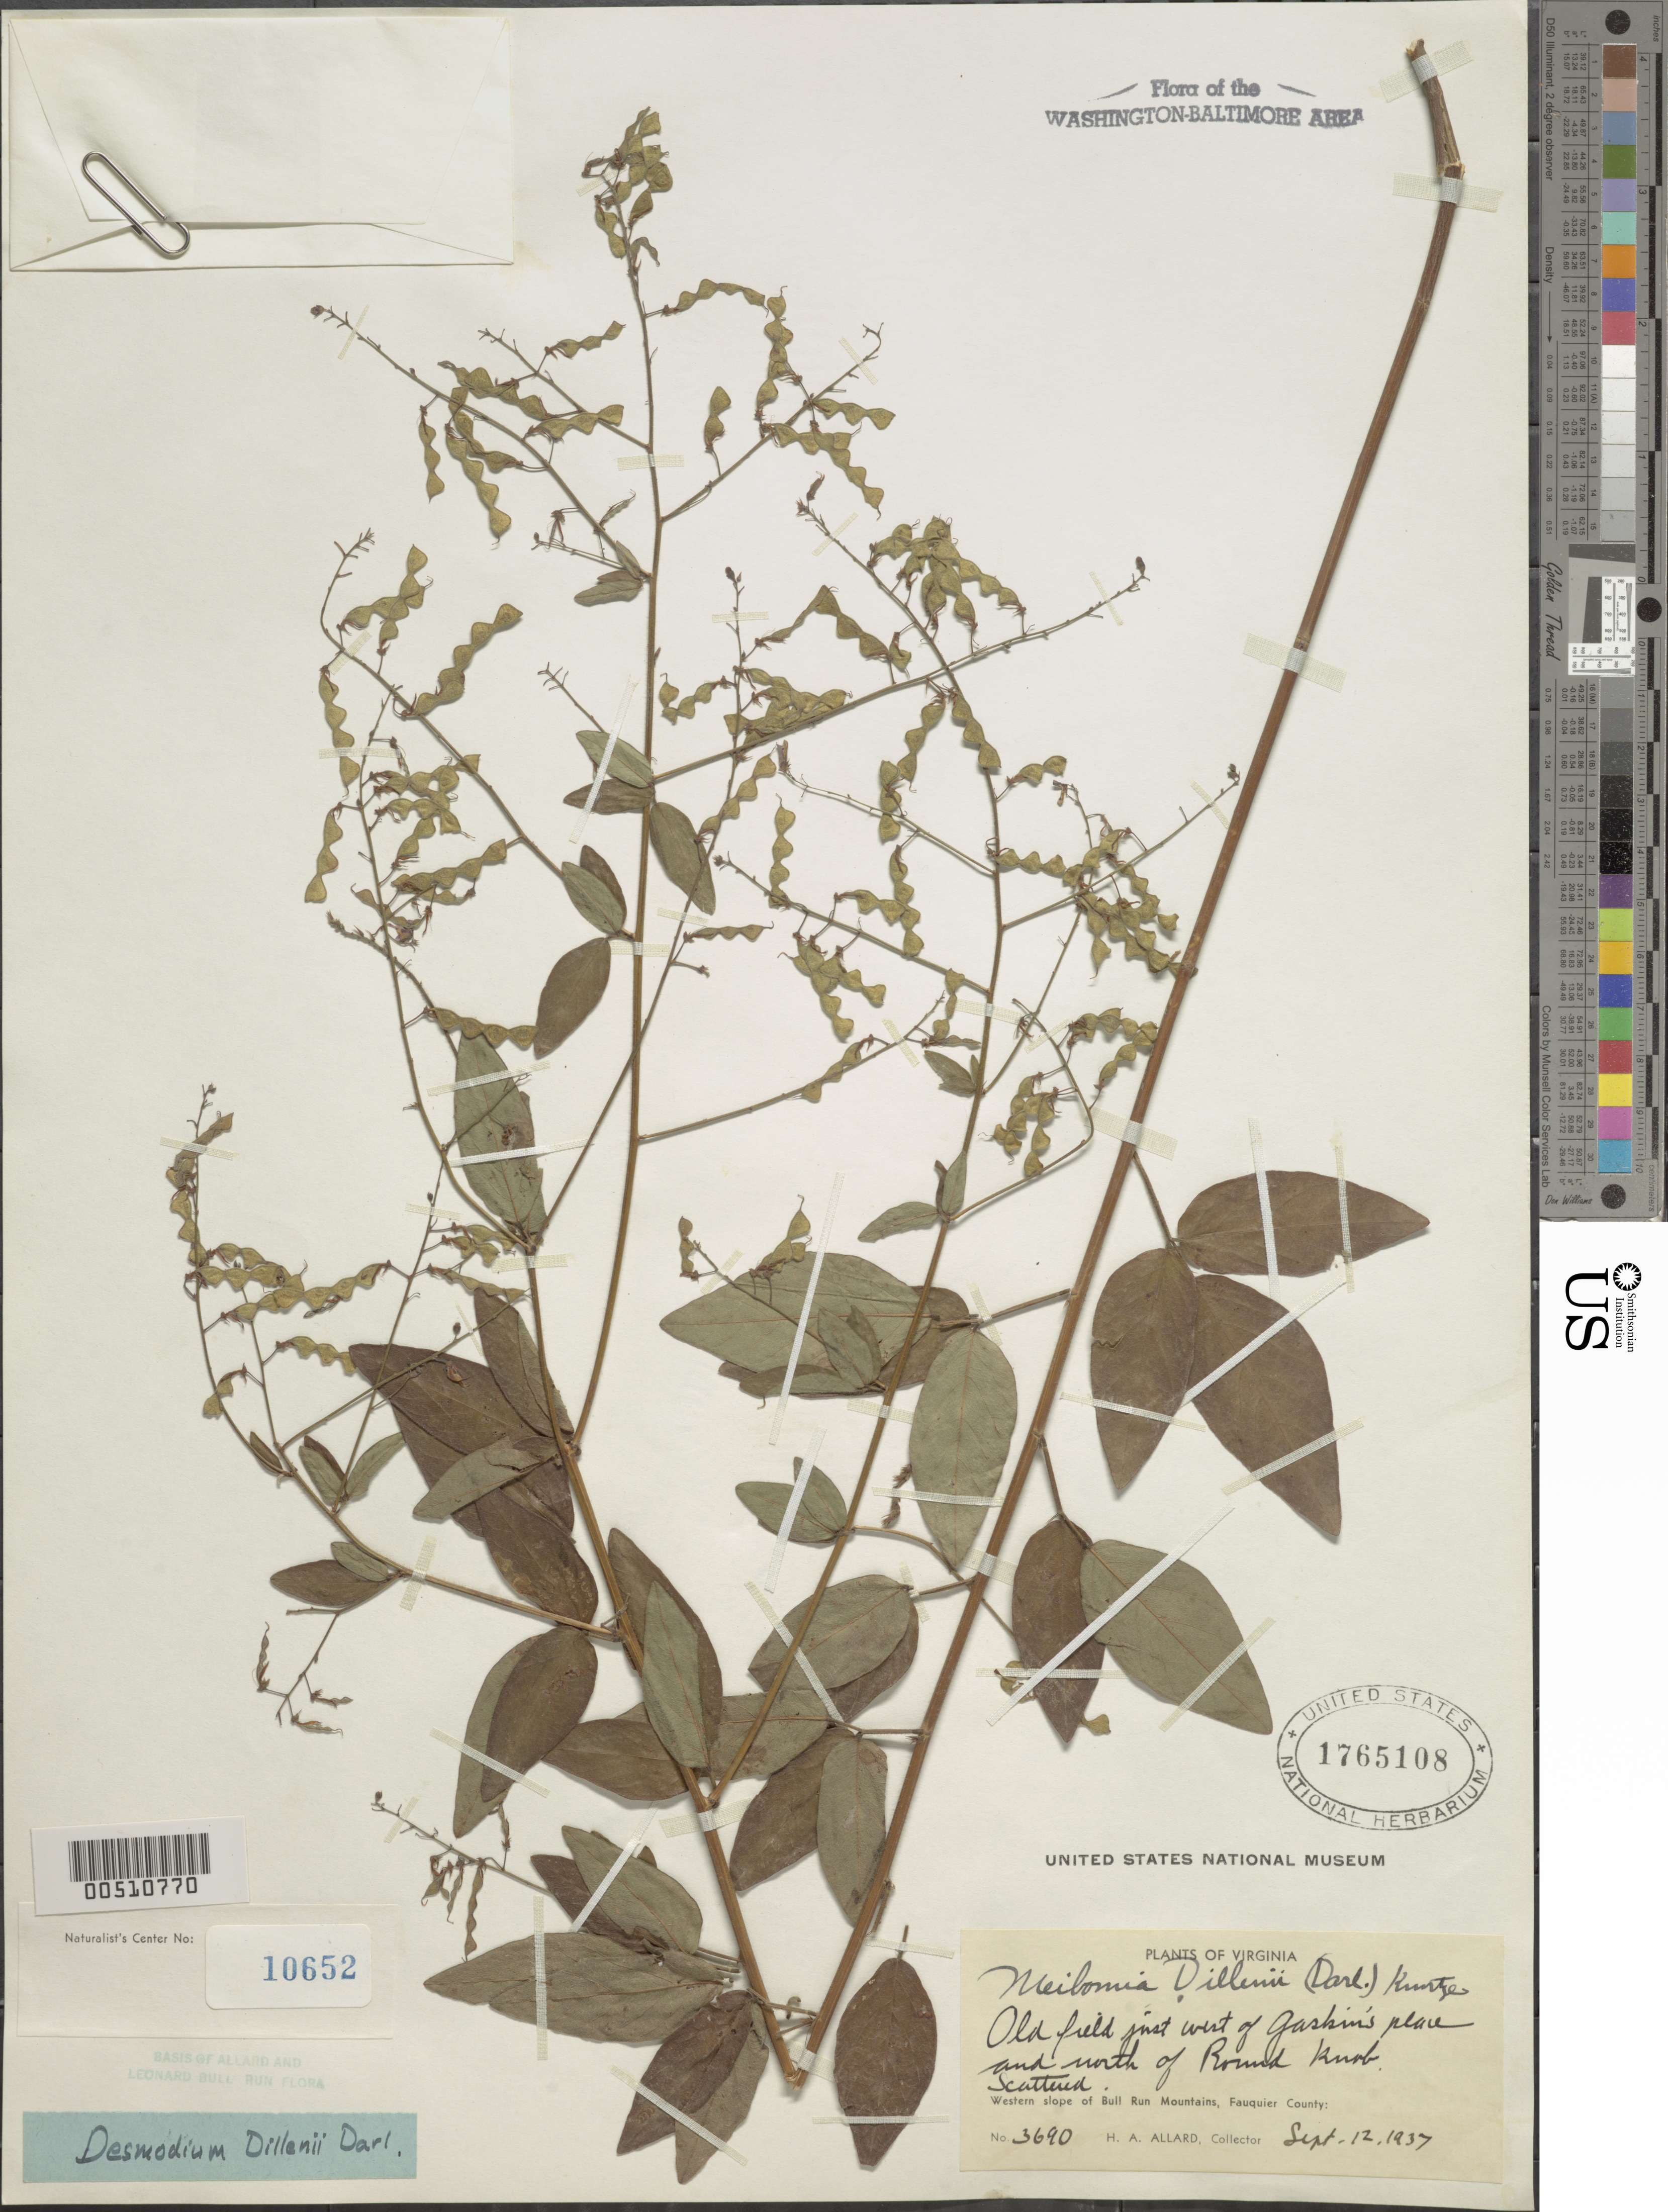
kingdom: Plantae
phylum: Tracheophyta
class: Magnoliopsida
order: Fabales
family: Fabaceae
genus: Desmodium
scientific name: Desmodium glabellum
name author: (Michx.) DC.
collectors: H. A. Allard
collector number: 3690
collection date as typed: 12 Sep 1937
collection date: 1937-09-12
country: United States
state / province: Virginia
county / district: Fauquier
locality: Gaskin's Place and N of Round Knob Bull Run Mts.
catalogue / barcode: US 1765108